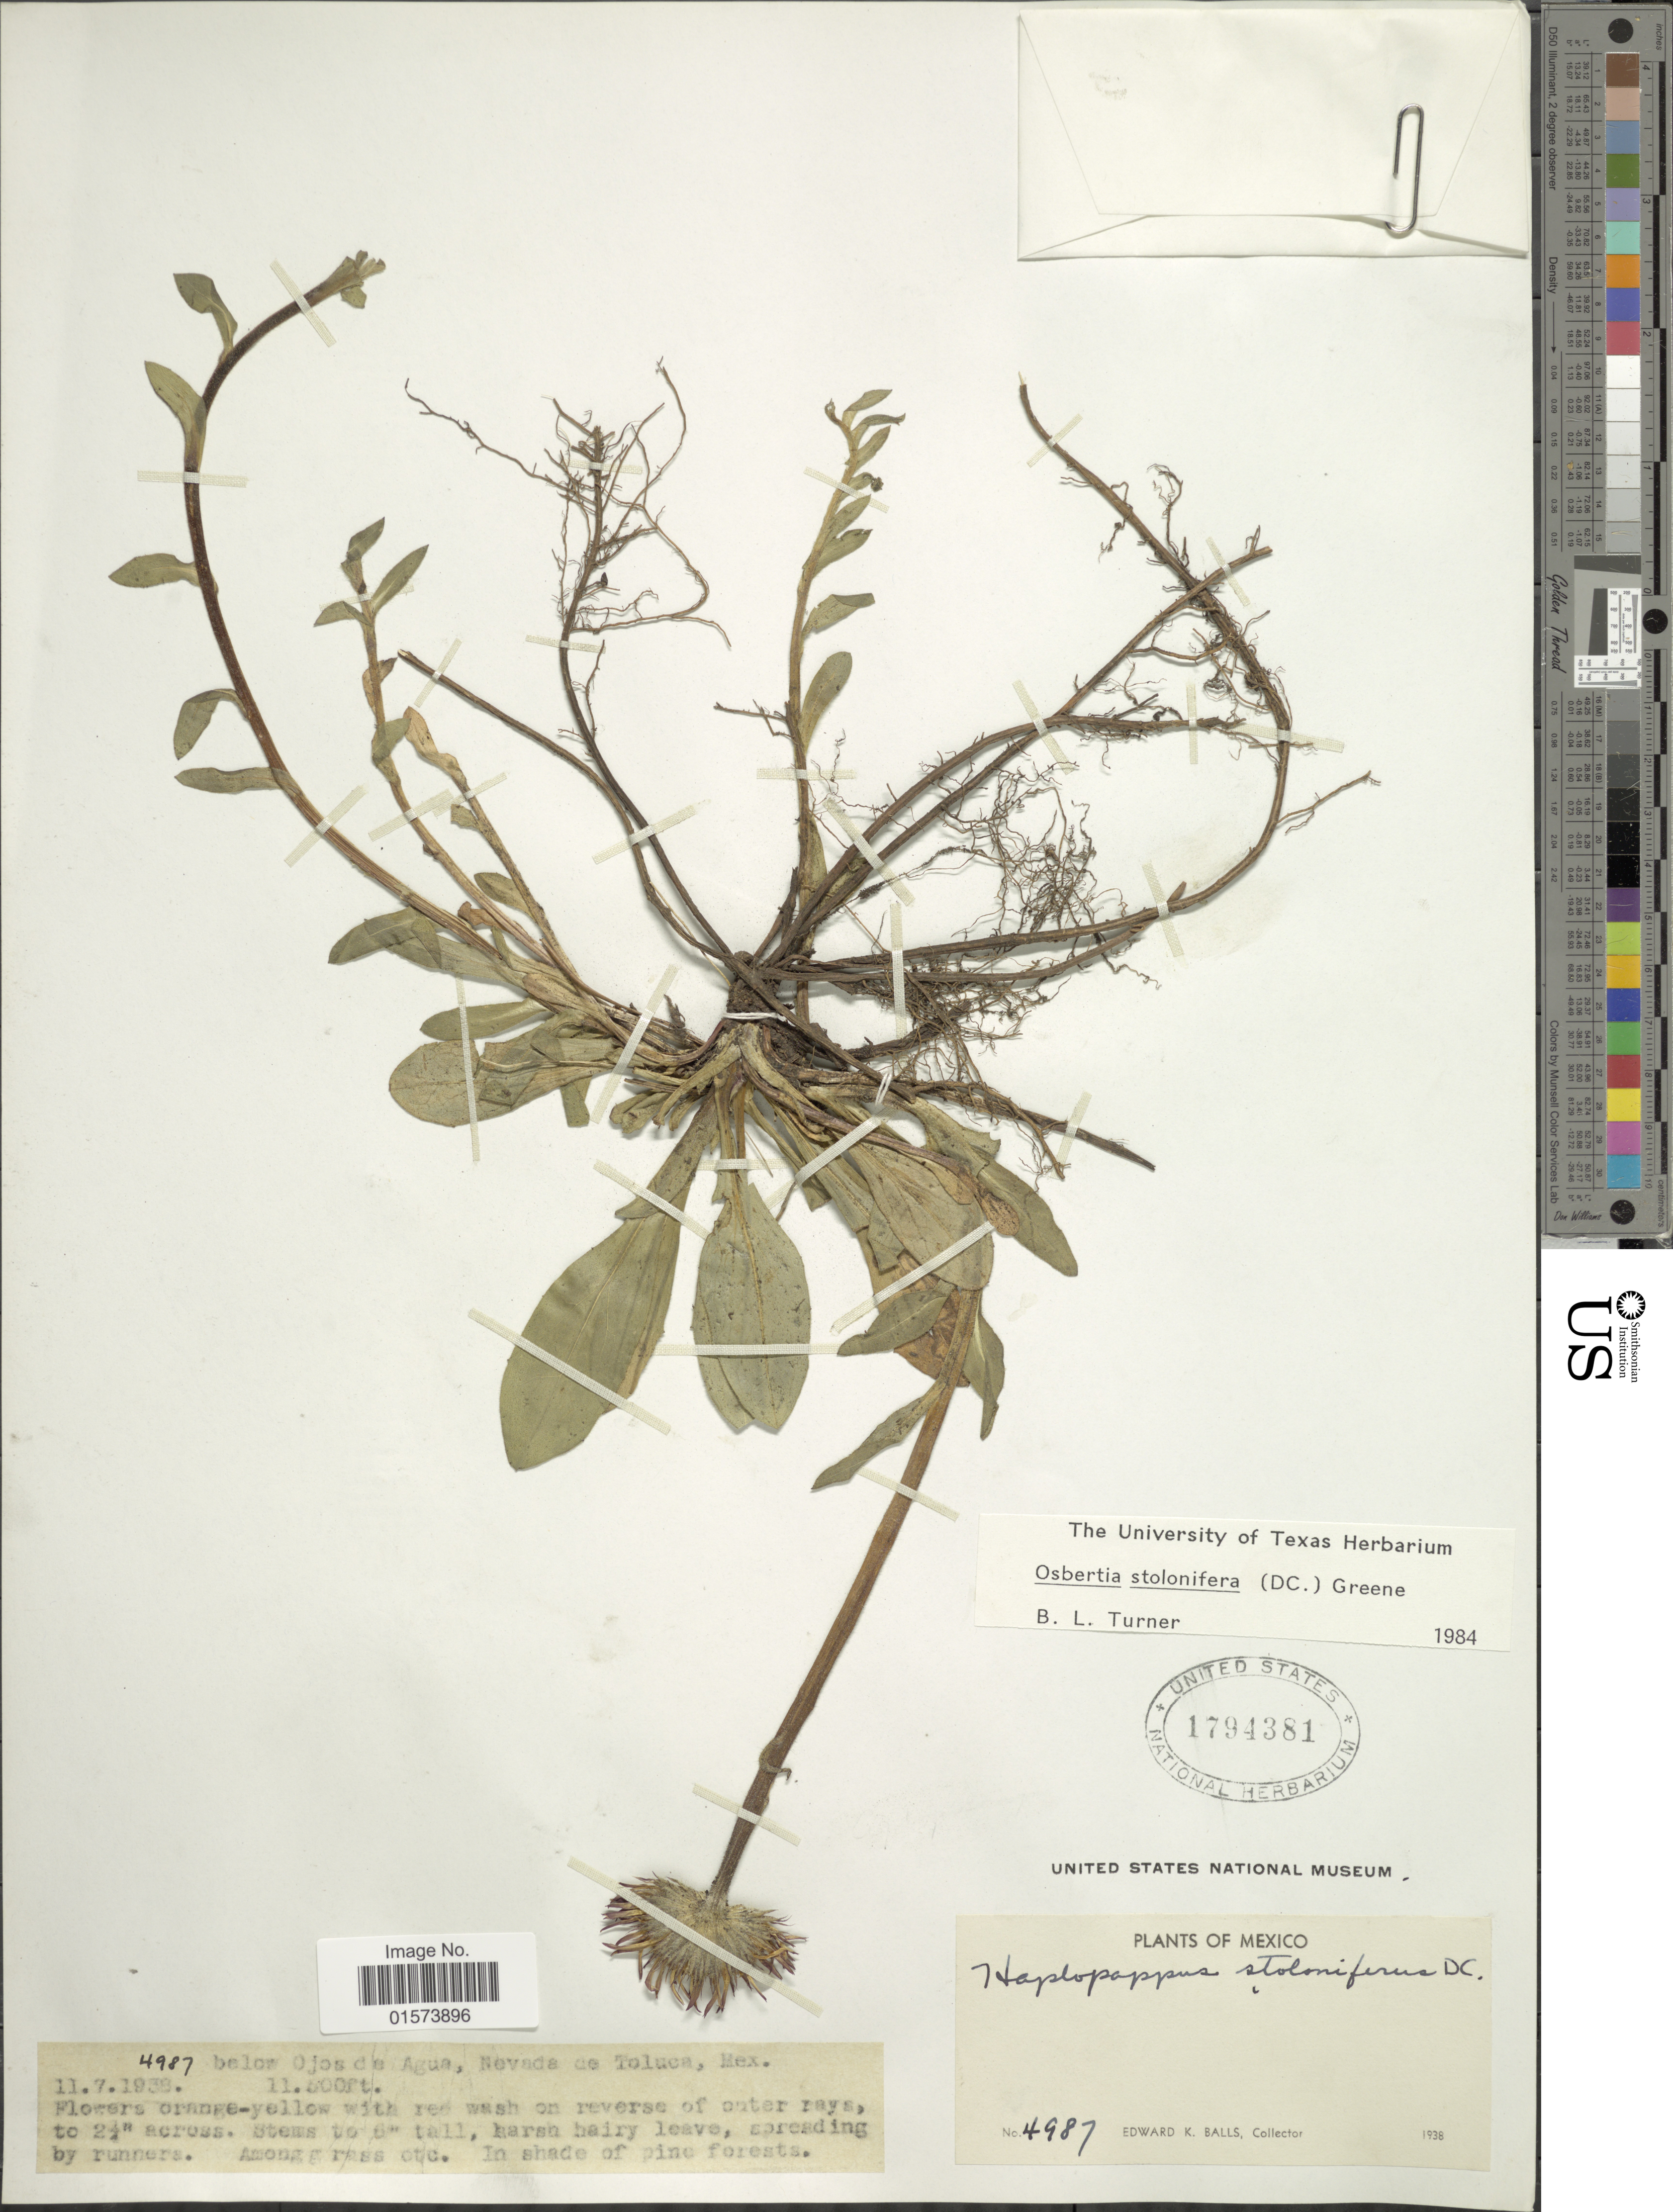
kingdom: Plantae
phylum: Tracheophyta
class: Magnoliopsida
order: Asterales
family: Asteraceae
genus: Osbertia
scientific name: Osbertia stolonifera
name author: (DC.) Greene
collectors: E. K. Balls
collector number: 4987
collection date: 1938-07-11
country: Mexico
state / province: México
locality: Below Ojos de Agua, Nevada de Toluca, among grass etc. in shade of pine foresrt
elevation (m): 3505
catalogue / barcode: US 1794381